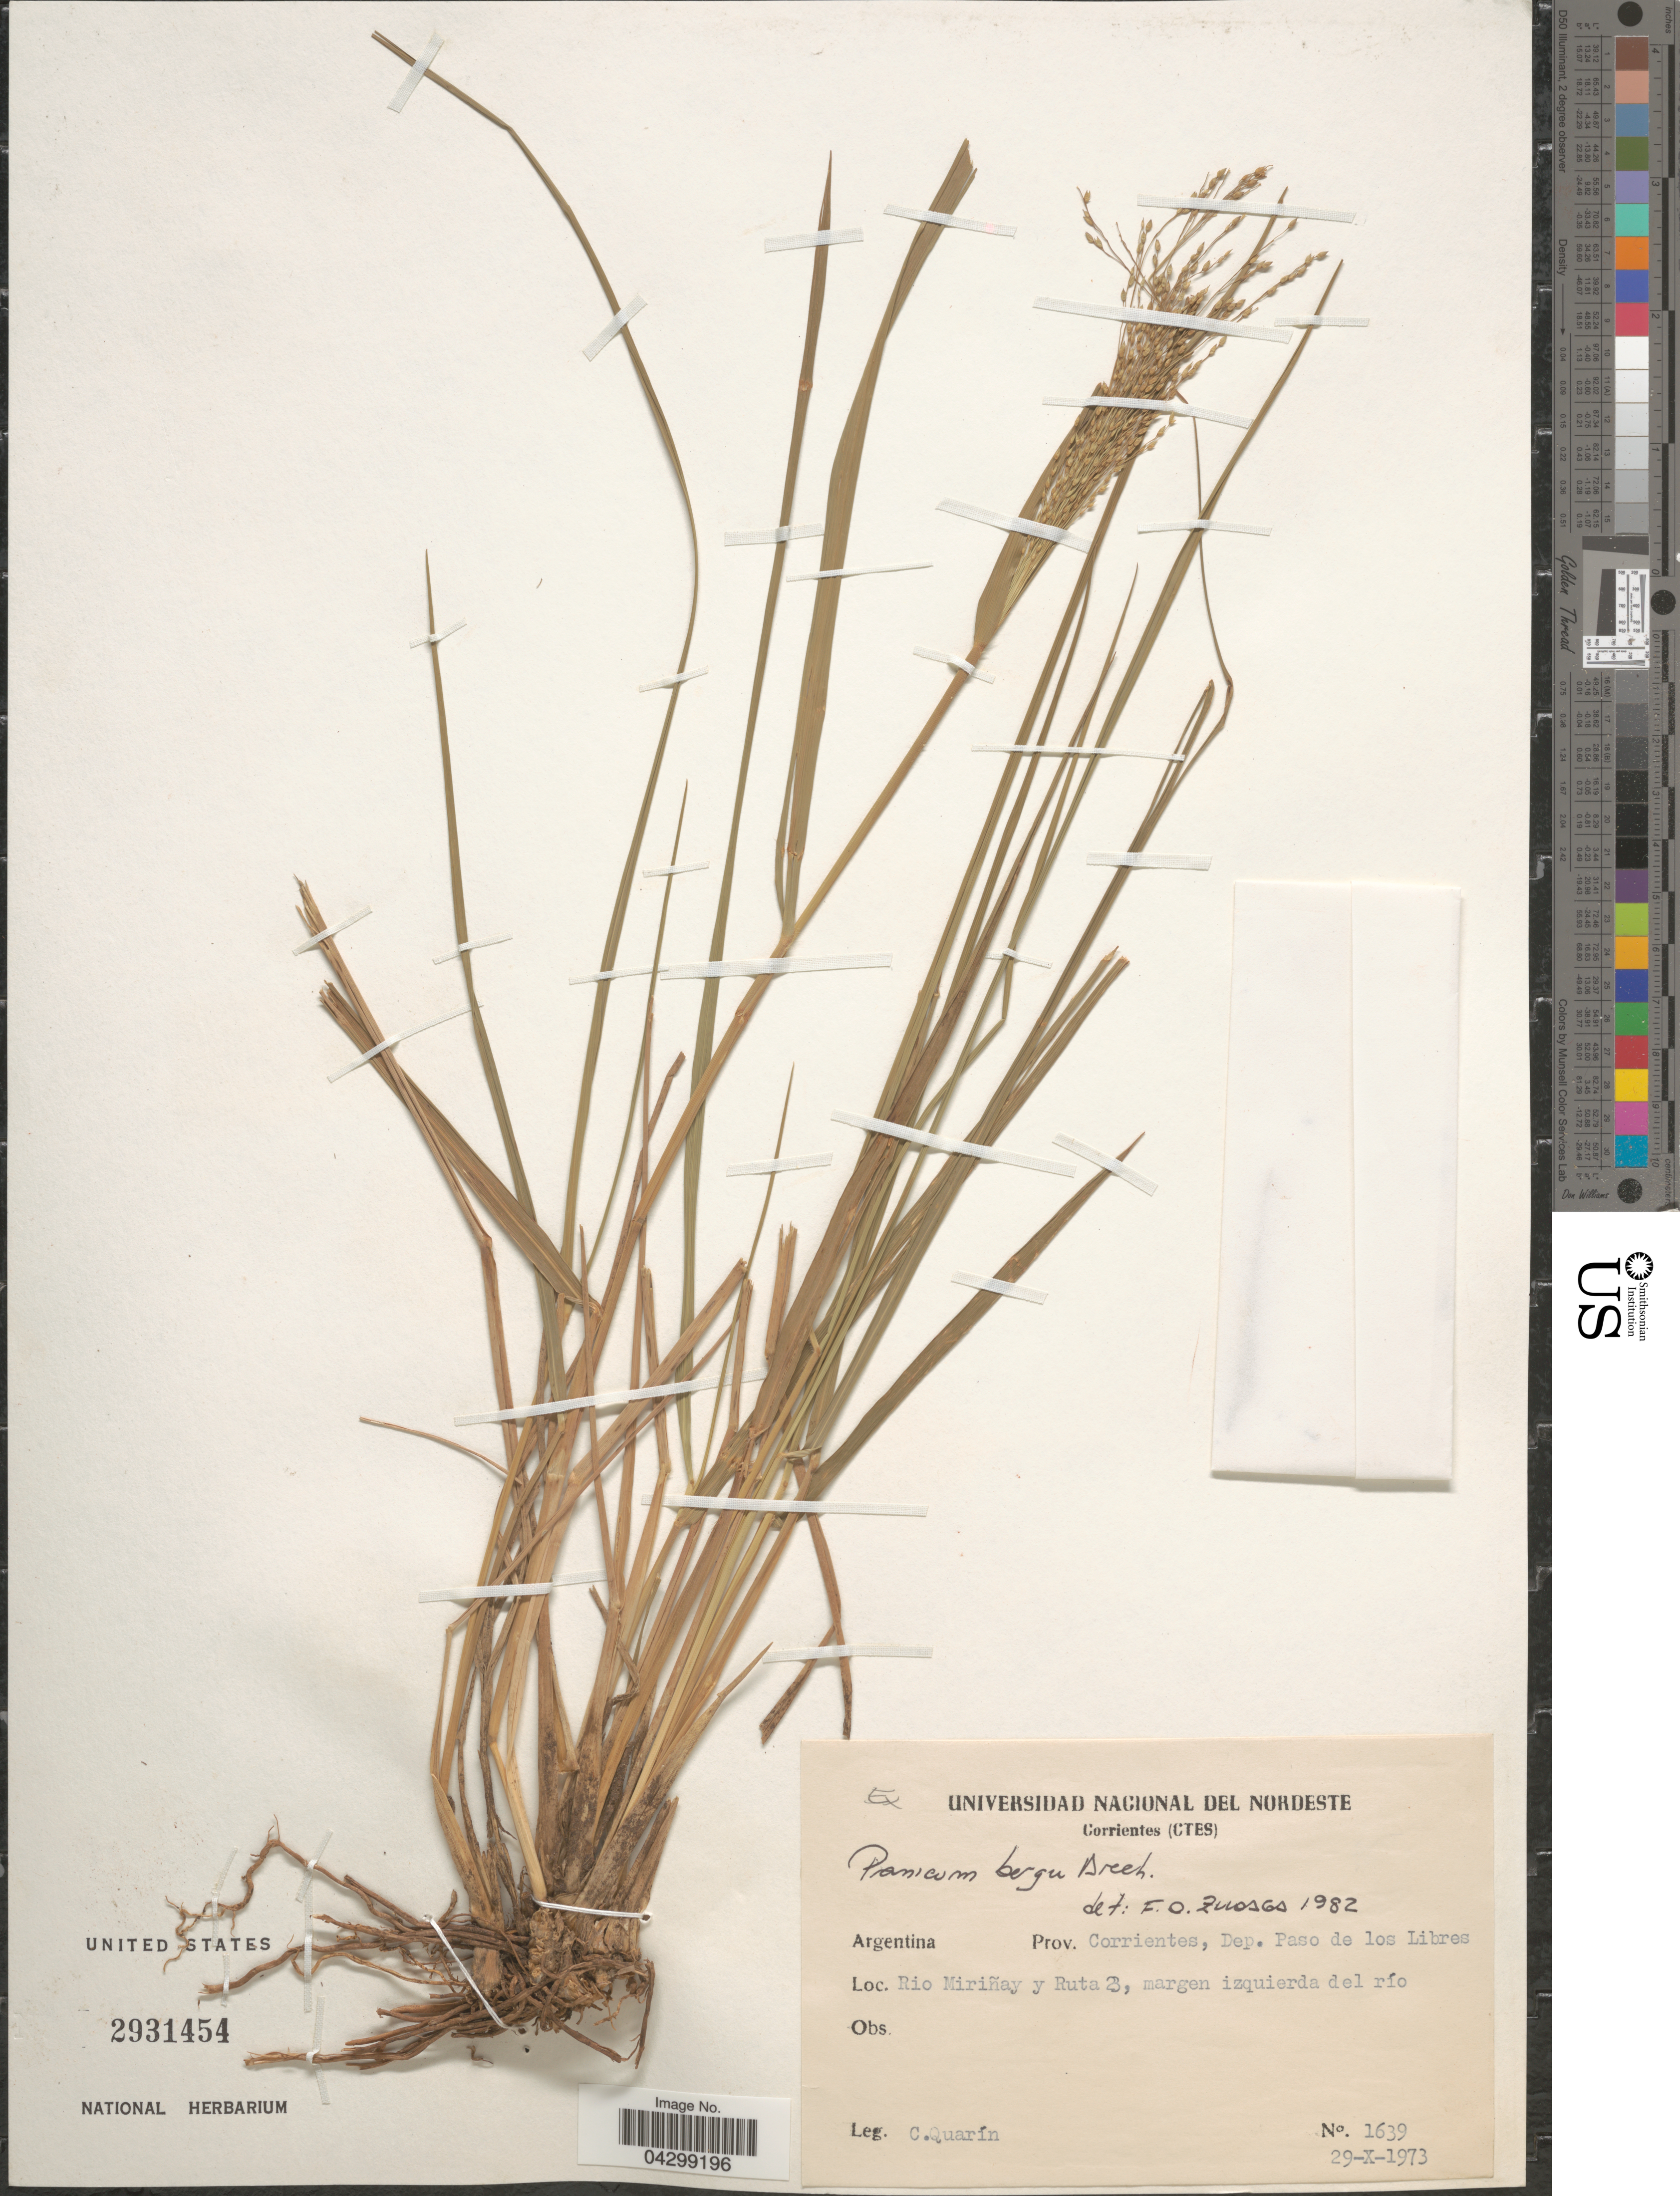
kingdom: Plantae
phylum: Tracheophyta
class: Liliopsida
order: Poales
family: Poaceae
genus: Panicum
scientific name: Panicum bergii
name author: Arechav.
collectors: C. Quarin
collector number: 1639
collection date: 1973-10-29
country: Argentina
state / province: Corrientes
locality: Dep. Paso de los Libres. Rio Miriñay y Ruta 23, margen izquierda del río.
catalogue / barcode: US 2931454